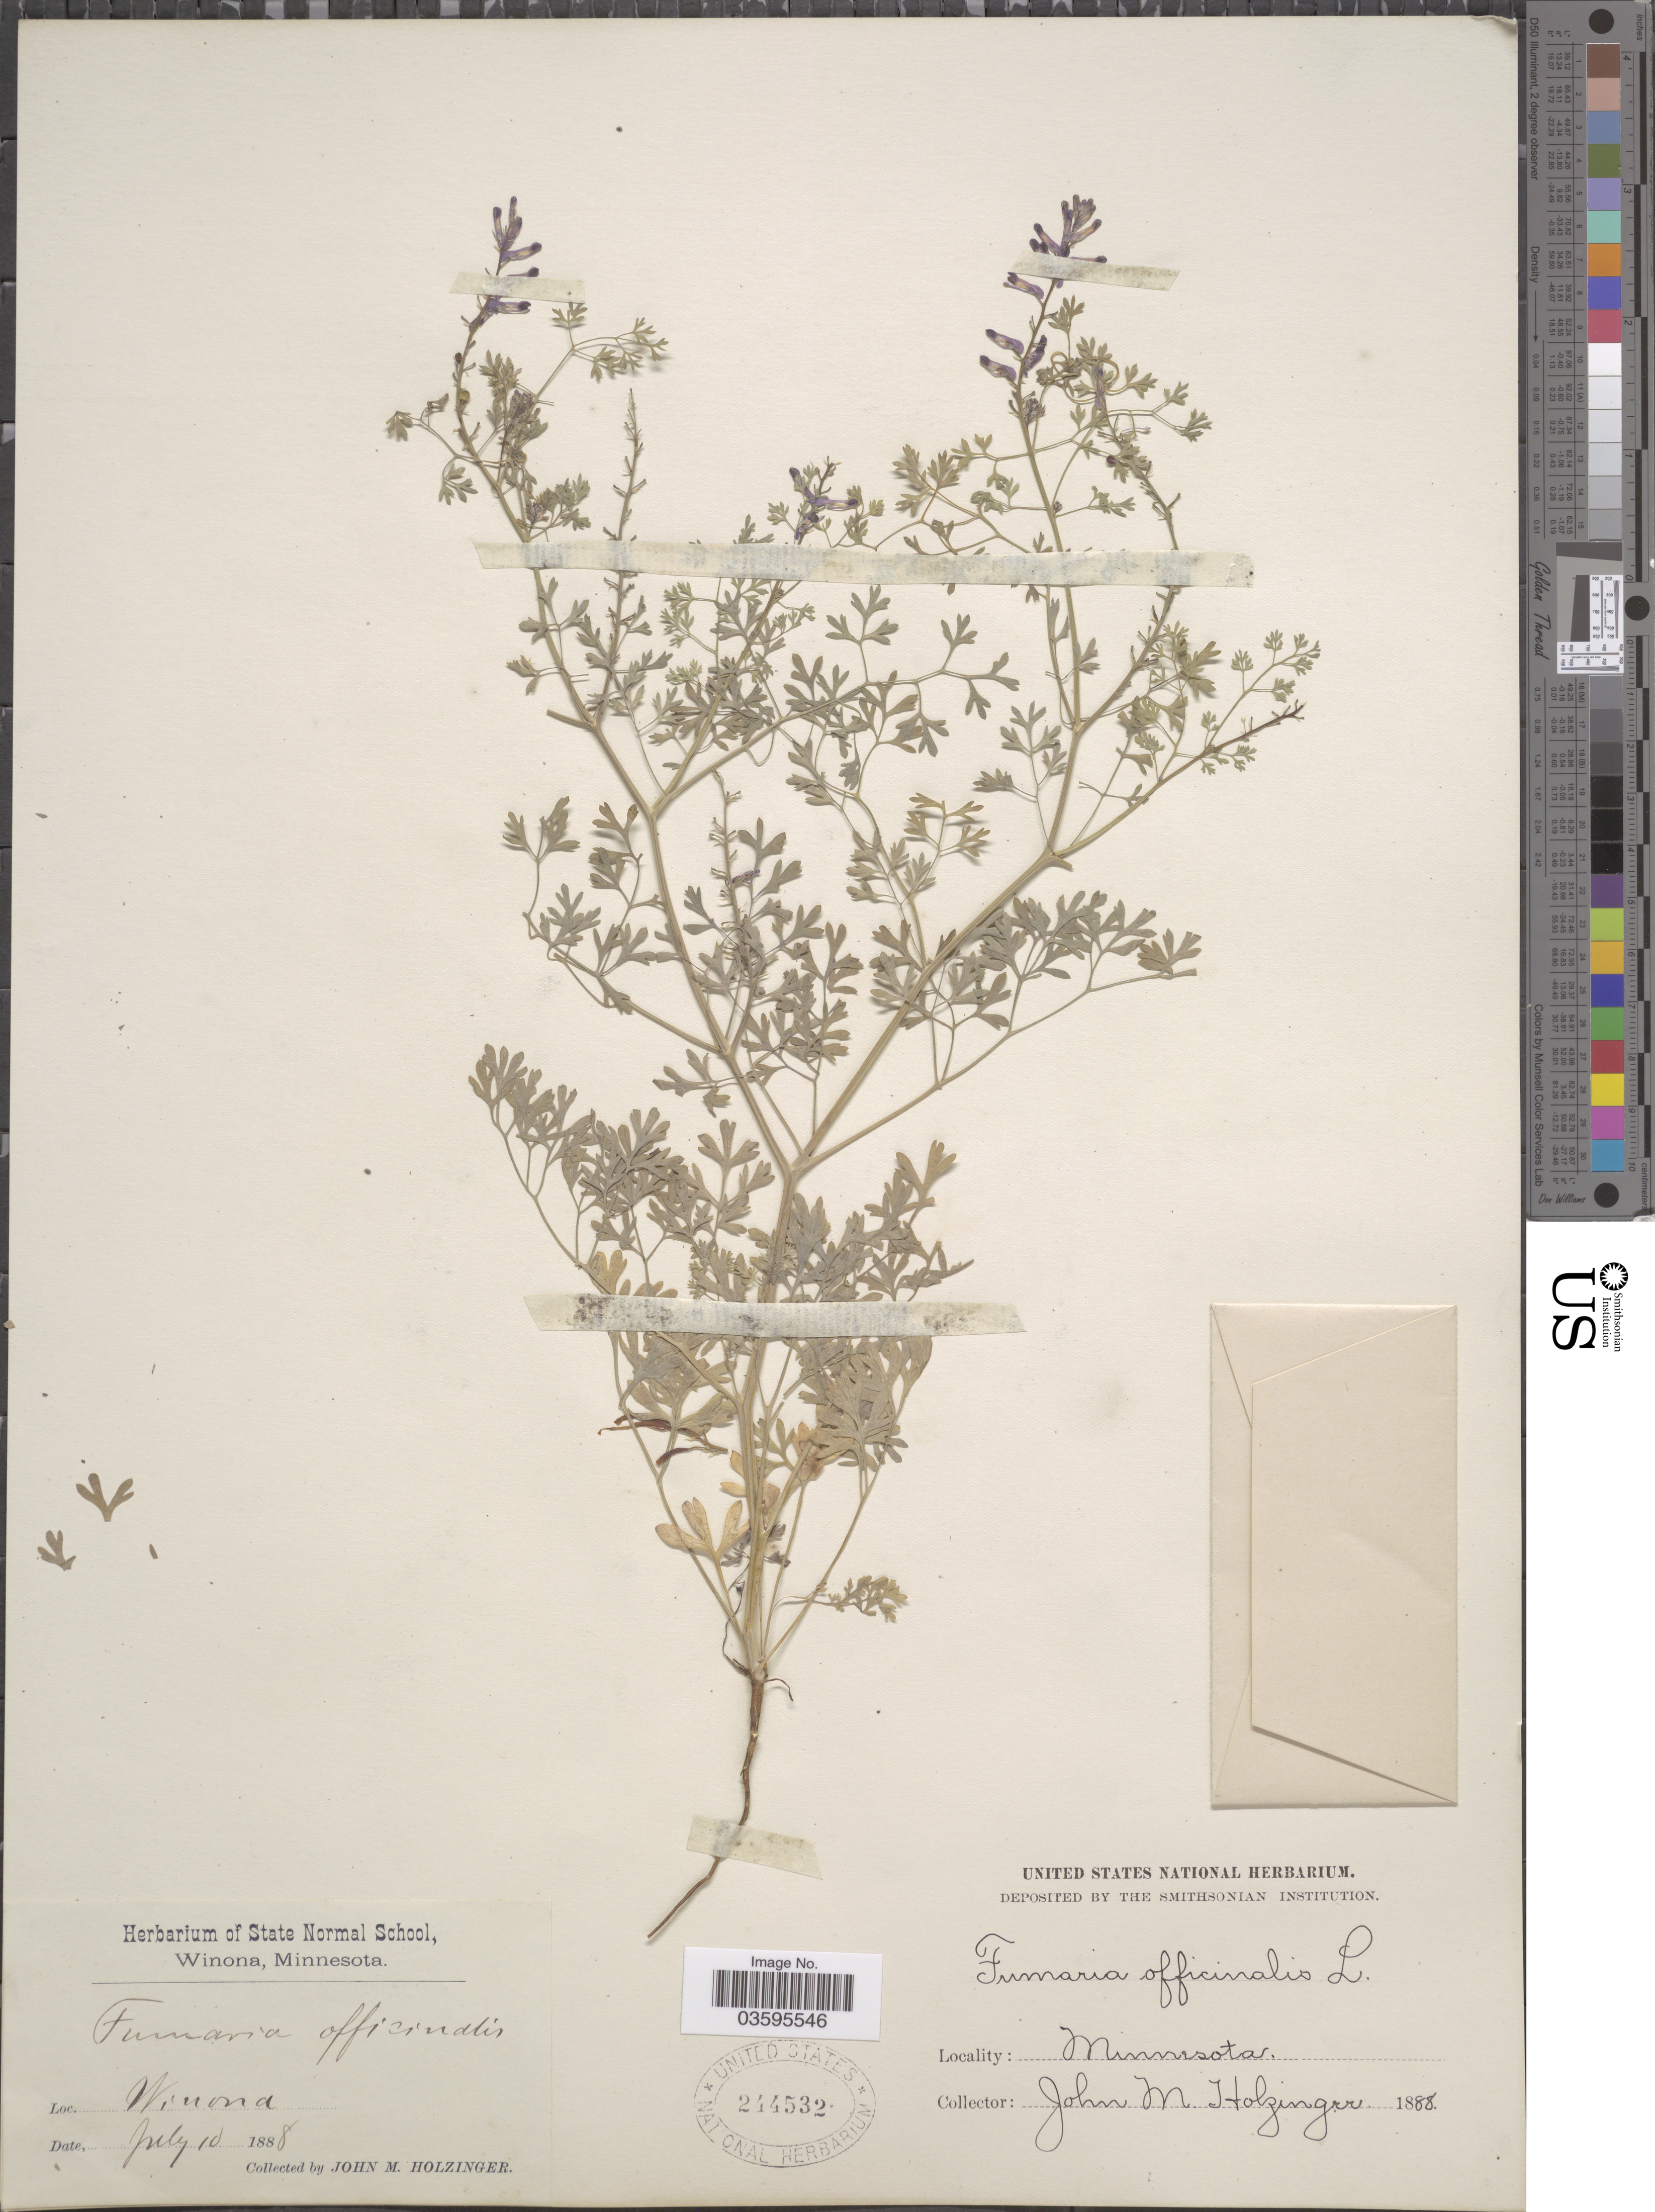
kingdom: Plantae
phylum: Tracheophyta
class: Magnoliopsida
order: Ranunculales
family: Papaveraceae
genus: Fumaria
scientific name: Fumaria officinalis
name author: L.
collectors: J. M. Holzinger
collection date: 1888-07-10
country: United States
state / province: Minnesota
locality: Winona.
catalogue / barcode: US 244532